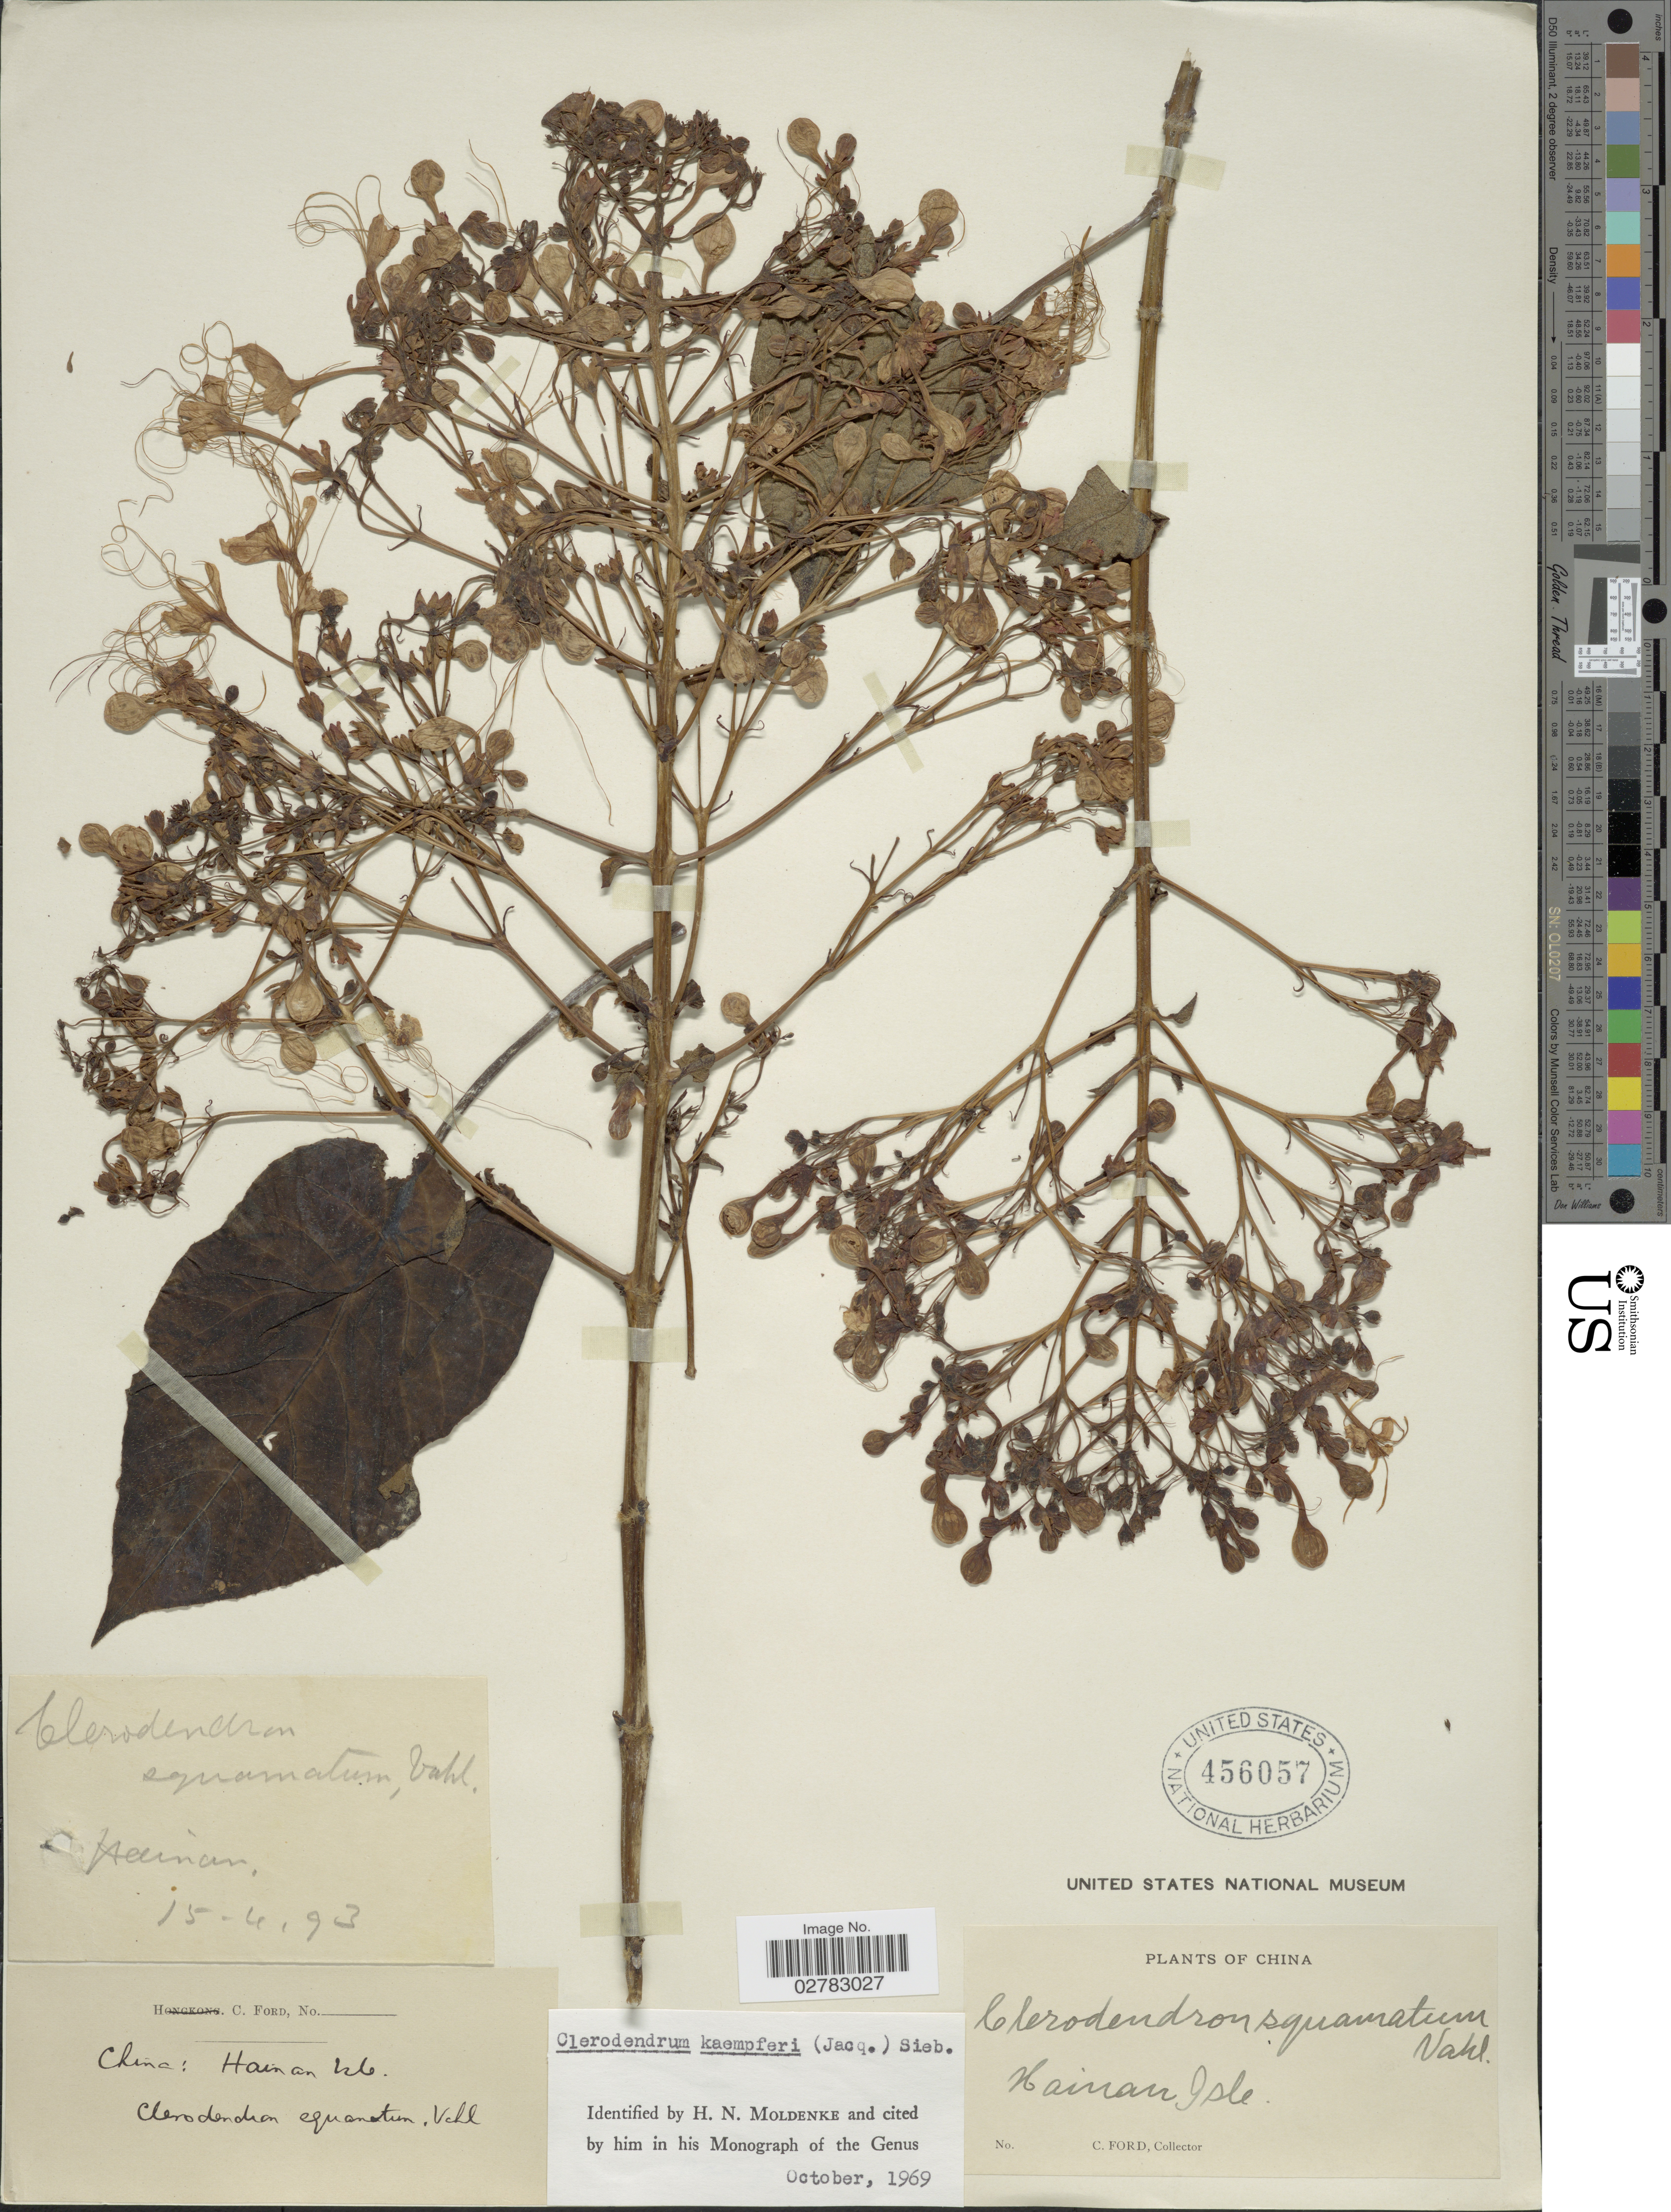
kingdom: Plantae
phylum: Tracheophyta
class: Magnoliopsida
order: Lamiales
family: Lamiaceae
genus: Clerodendrum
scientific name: Clerodendrum kaempferi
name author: (Jacq.) Siebold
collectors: C. Ford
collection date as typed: Transcribed d/m/y: 15/4/93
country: China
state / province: Hainan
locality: Hainan Isle.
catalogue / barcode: US 456057